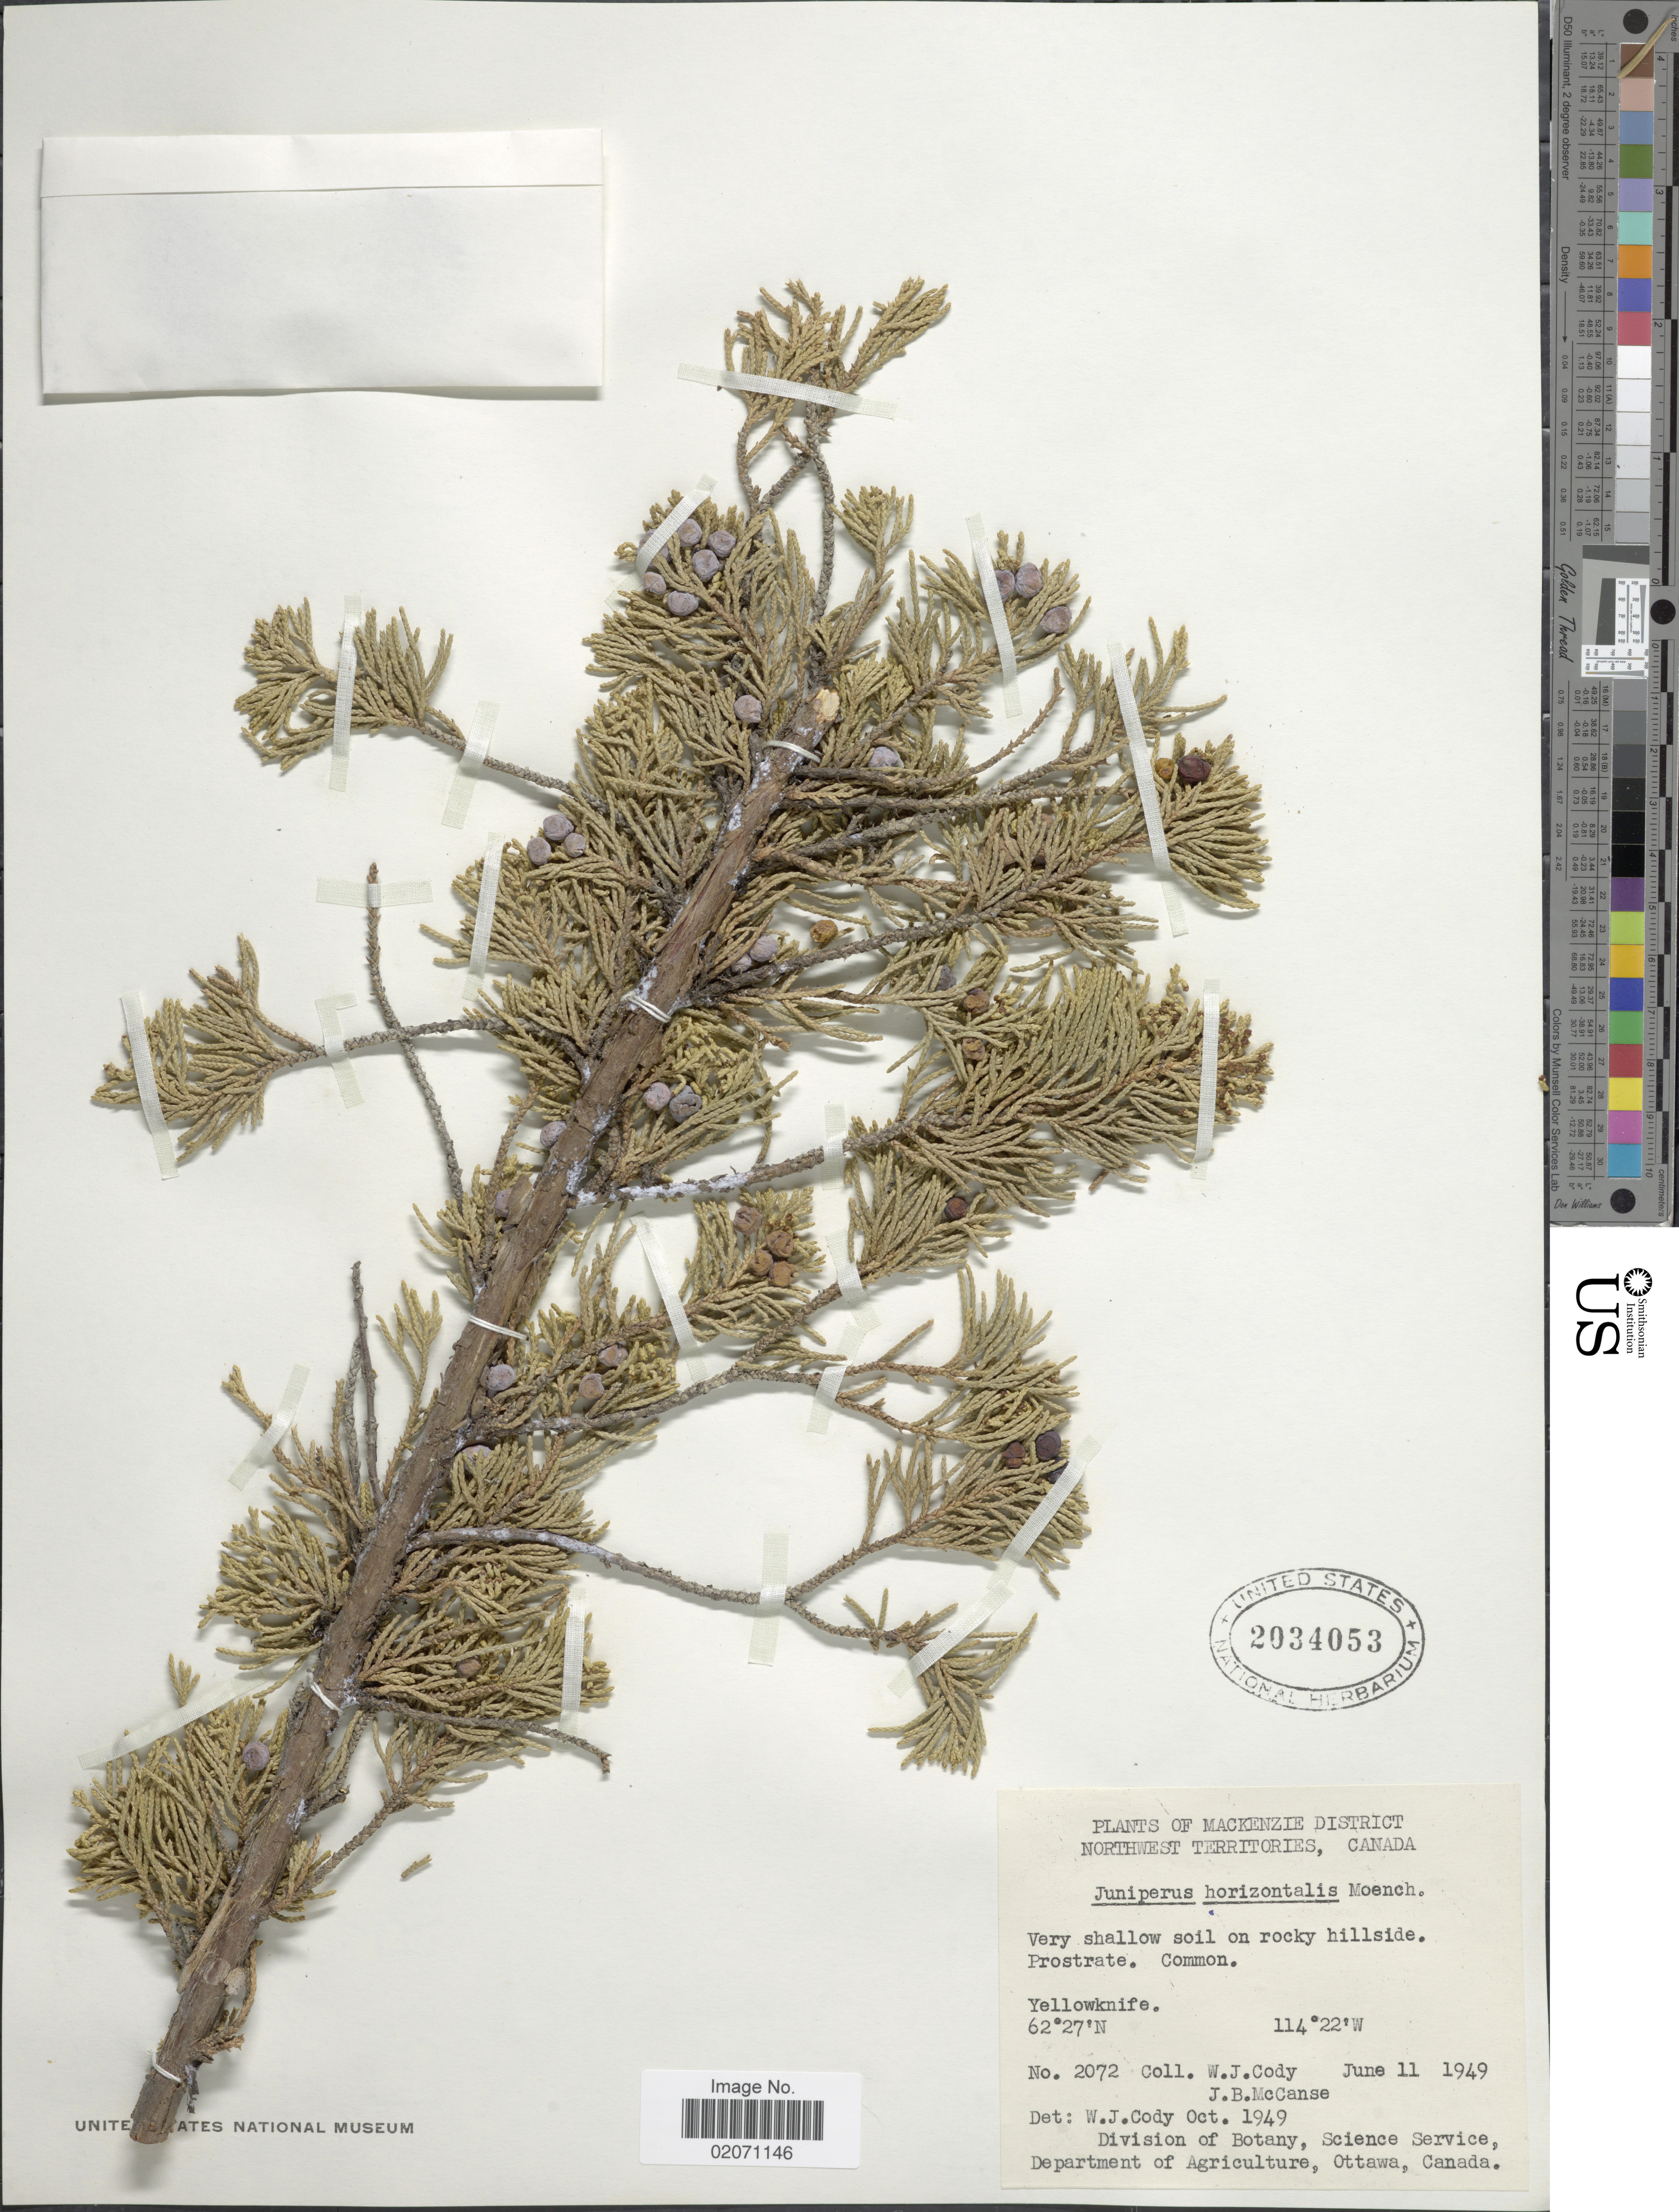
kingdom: Plantae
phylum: Tracheophyta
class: Pinopsida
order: Pinales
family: Cupressaceae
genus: Juniperus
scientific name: Juniperus horizontalis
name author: Moench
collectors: W. Cody & J. McCanse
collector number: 2072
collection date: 1949-06-11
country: Canada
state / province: Northwest Territories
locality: Mackenzie District, Yellowknife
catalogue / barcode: US 2034053